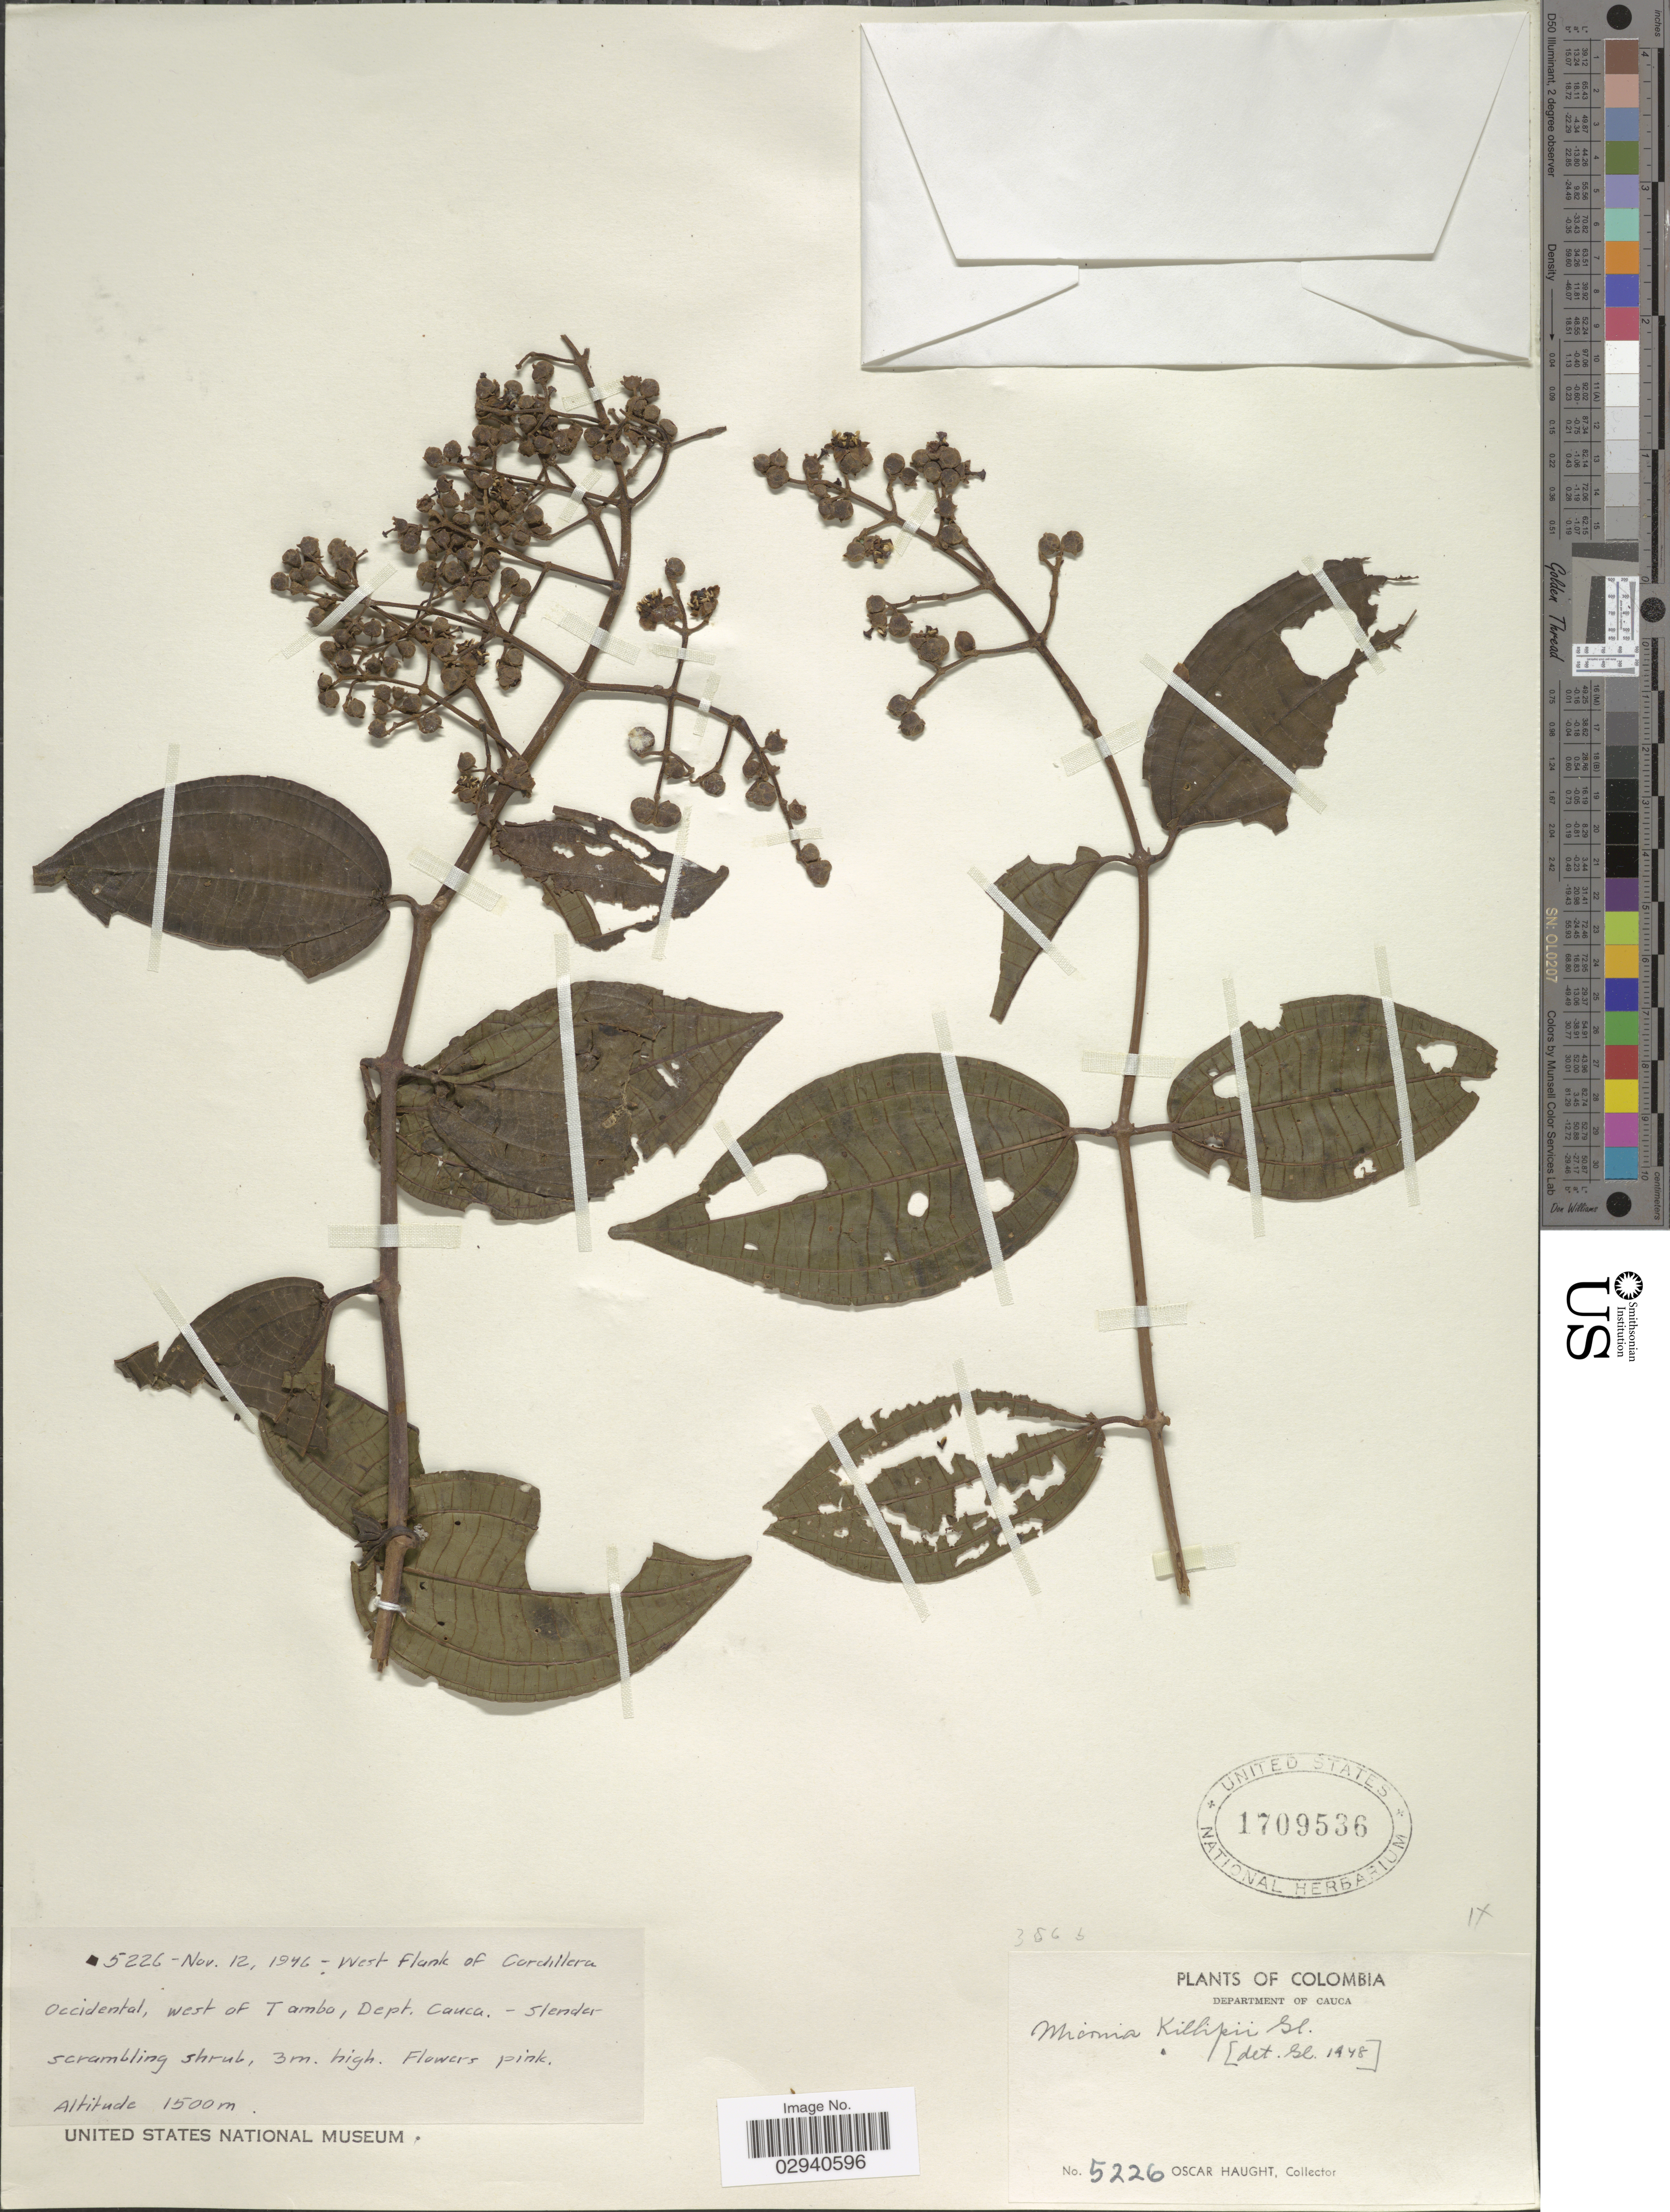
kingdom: Plantae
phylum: Tracheophyta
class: Magnoliopsida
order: Myrtales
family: Melastomataceae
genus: Miconia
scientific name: Miconia loreyoides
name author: Triana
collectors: O. Haught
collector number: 5226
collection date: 1946-11-12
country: Colombia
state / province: Cauca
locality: Department of Cauca. West flank of Cordillera Occidental, west of Tambo, Dept. Cauca.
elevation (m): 1500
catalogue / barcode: US 1709536